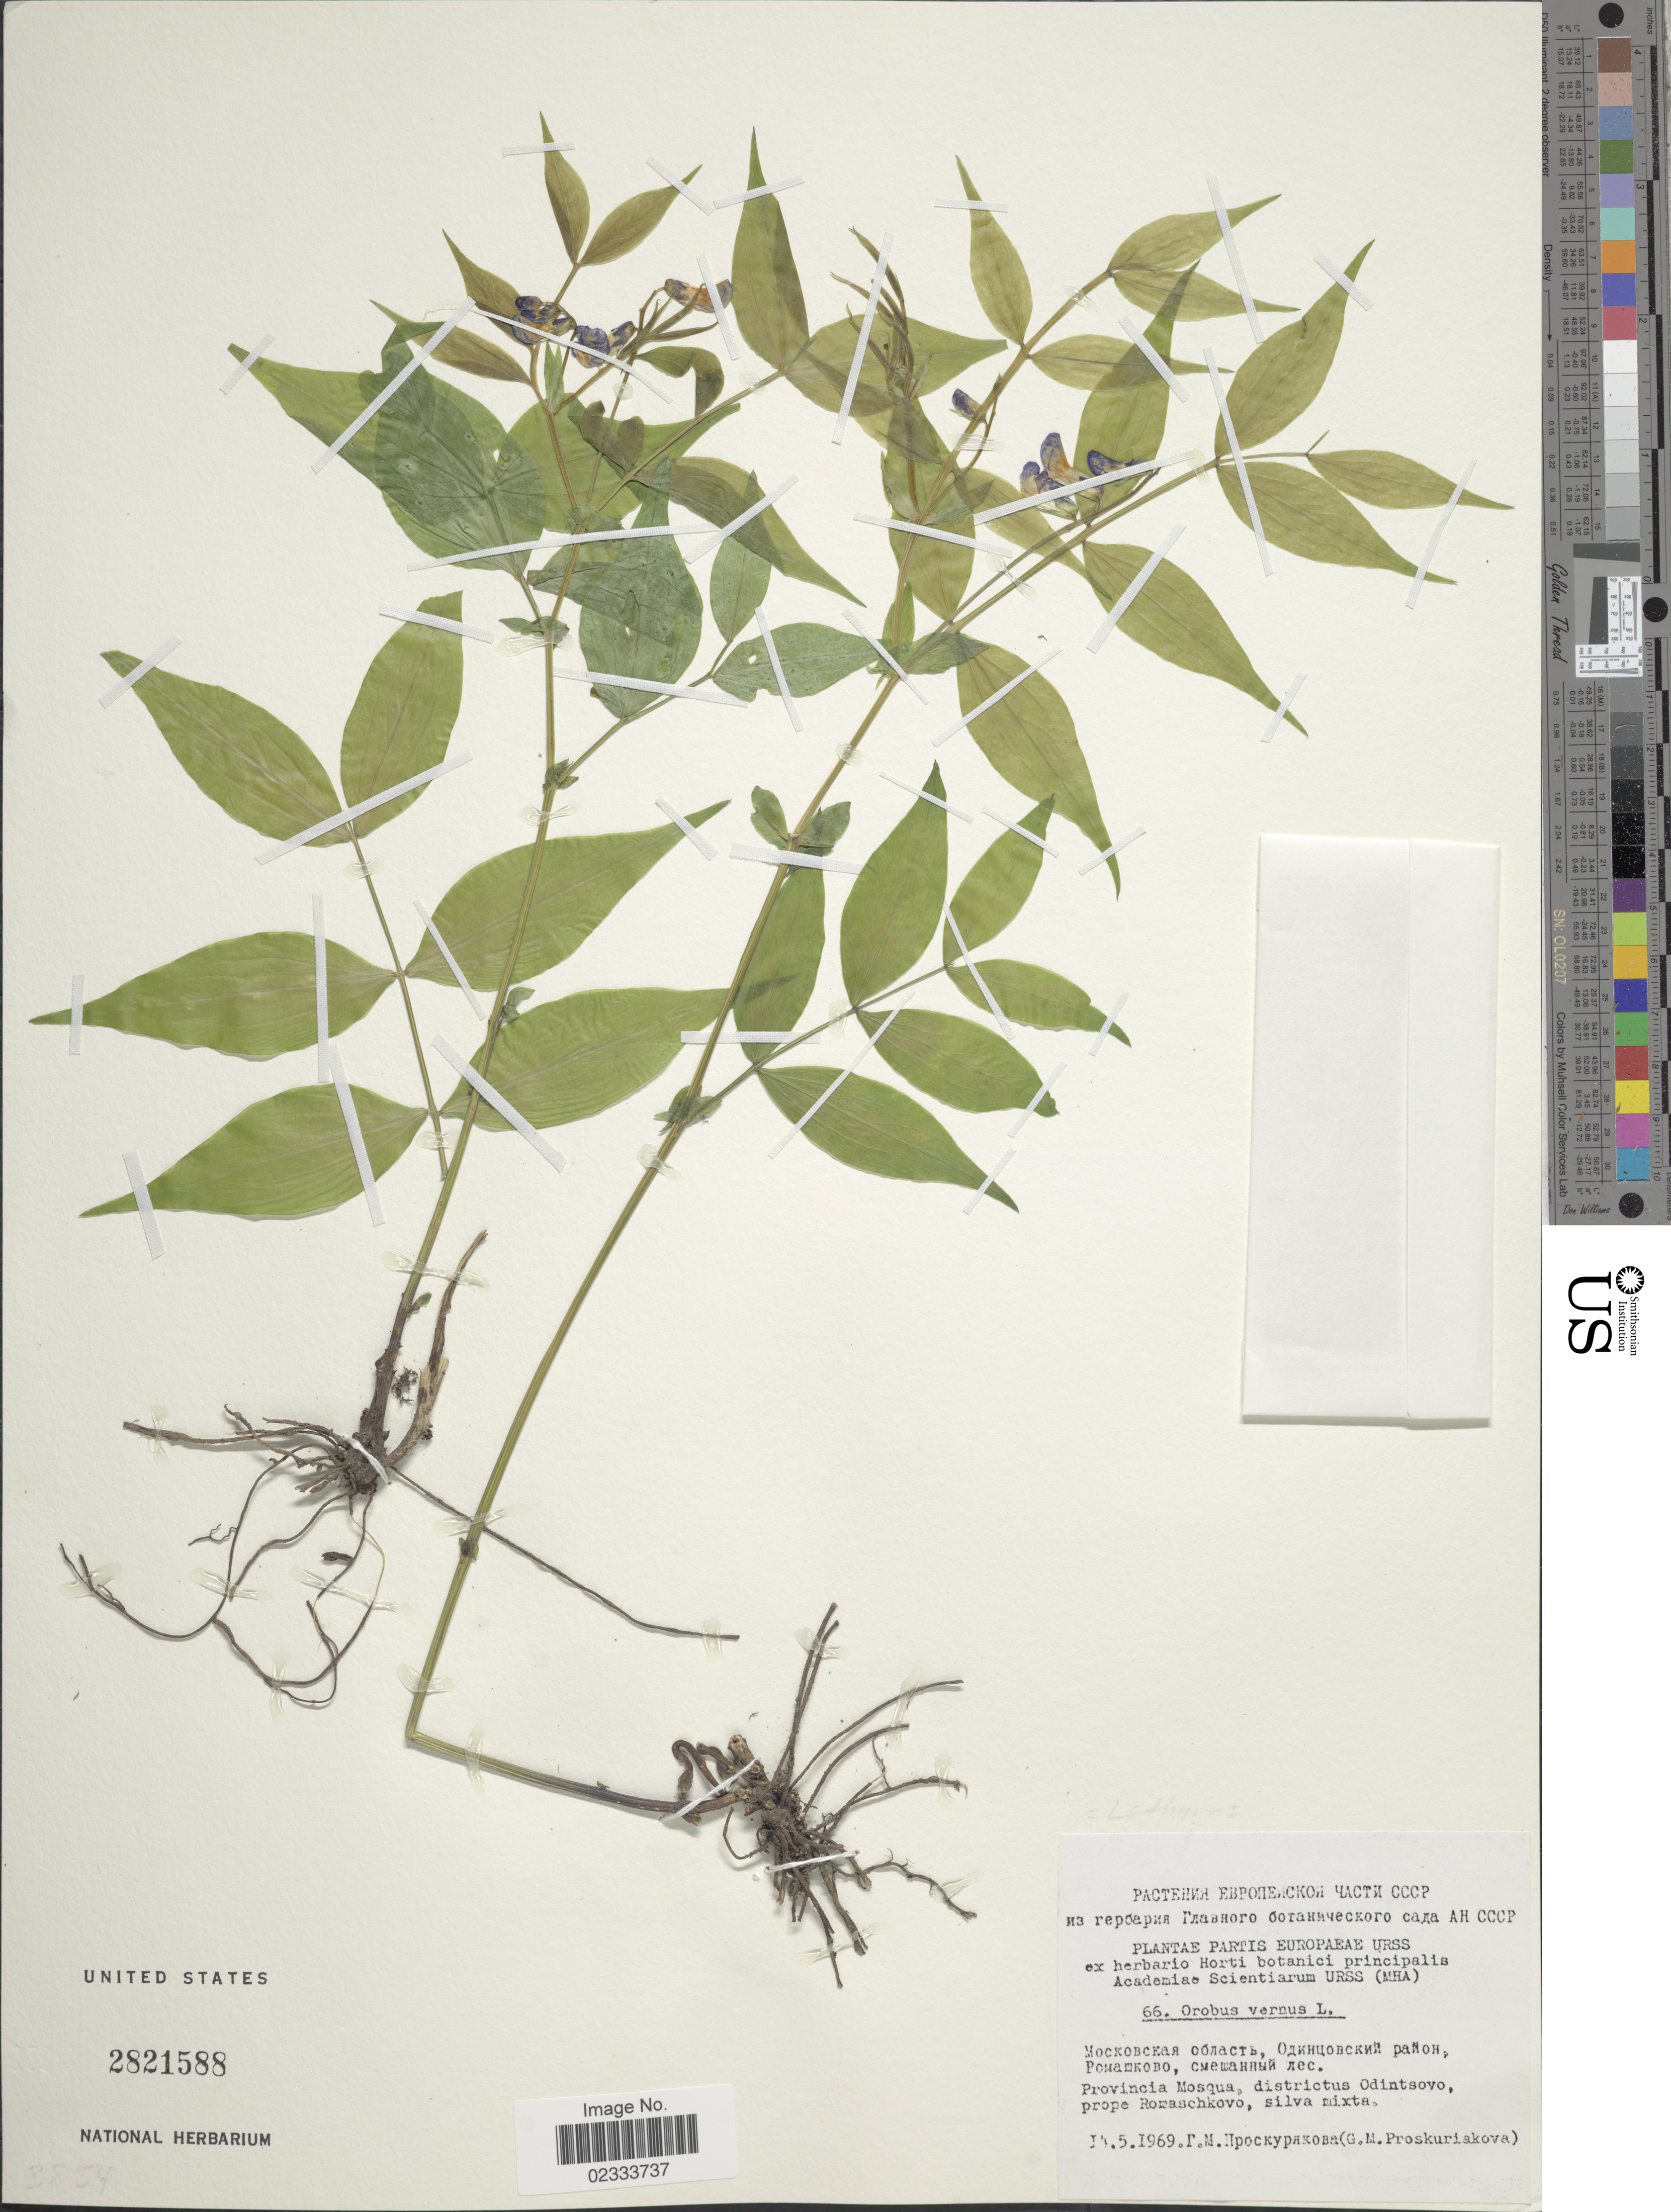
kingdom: Plantae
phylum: Tracheophyta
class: Magnoliopsida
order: Fabales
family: Fabaceae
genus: Lathyrus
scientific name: Lathyrus vernus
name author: (L.) Bernh.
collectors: G. Proskuriakova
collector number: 66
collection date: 1969-05-14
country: Russian Federation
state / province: Moscow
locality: Provincia Mosqua, districtus Odintsovo, prope Romaschkovo, silva mixta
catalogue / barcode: US 2821588